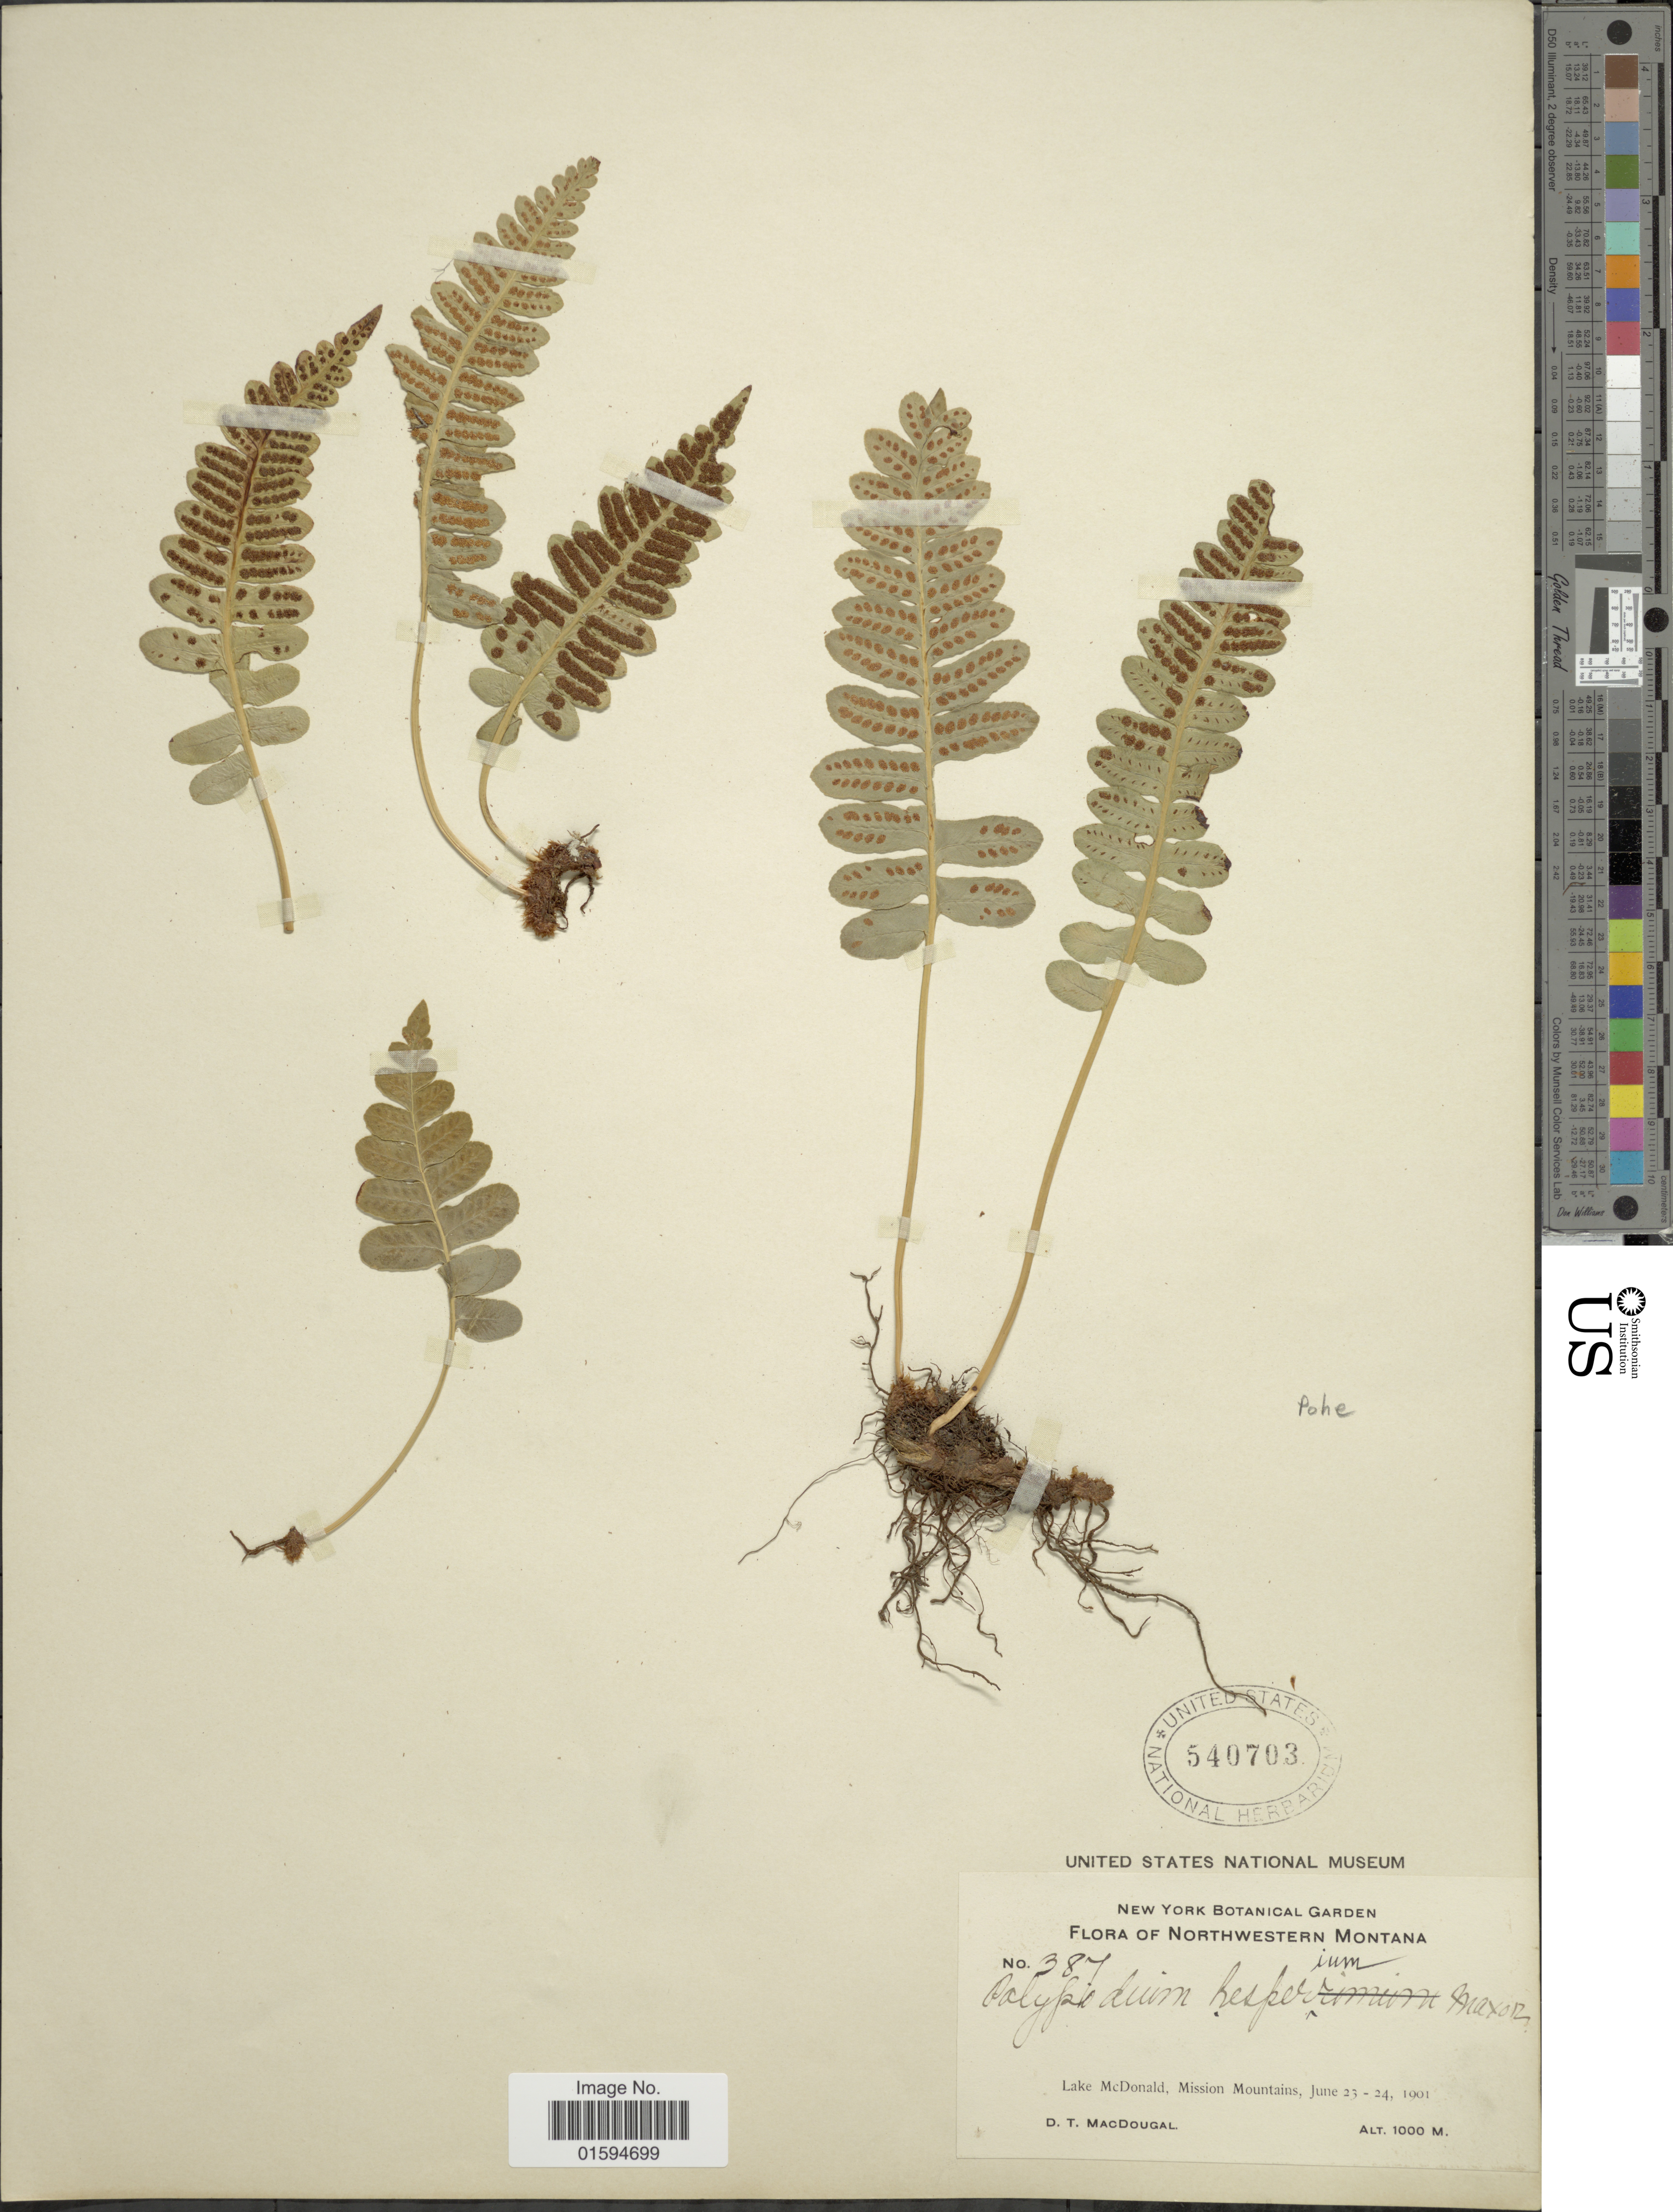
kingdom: Plantae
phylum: Tracheophyta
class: Polypodiopsida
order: Polypodiales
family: Polypodiaceae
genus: Polypodium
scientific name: Polypodium hesperium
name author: Maxon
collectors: D. T. MacDougal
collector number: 387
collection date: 1901-06-23/1901-06-24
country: United States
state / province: Montana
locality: Northwestern Montana, lake McDonald, Mission Mountains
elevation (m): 1000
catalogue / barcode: US 540703